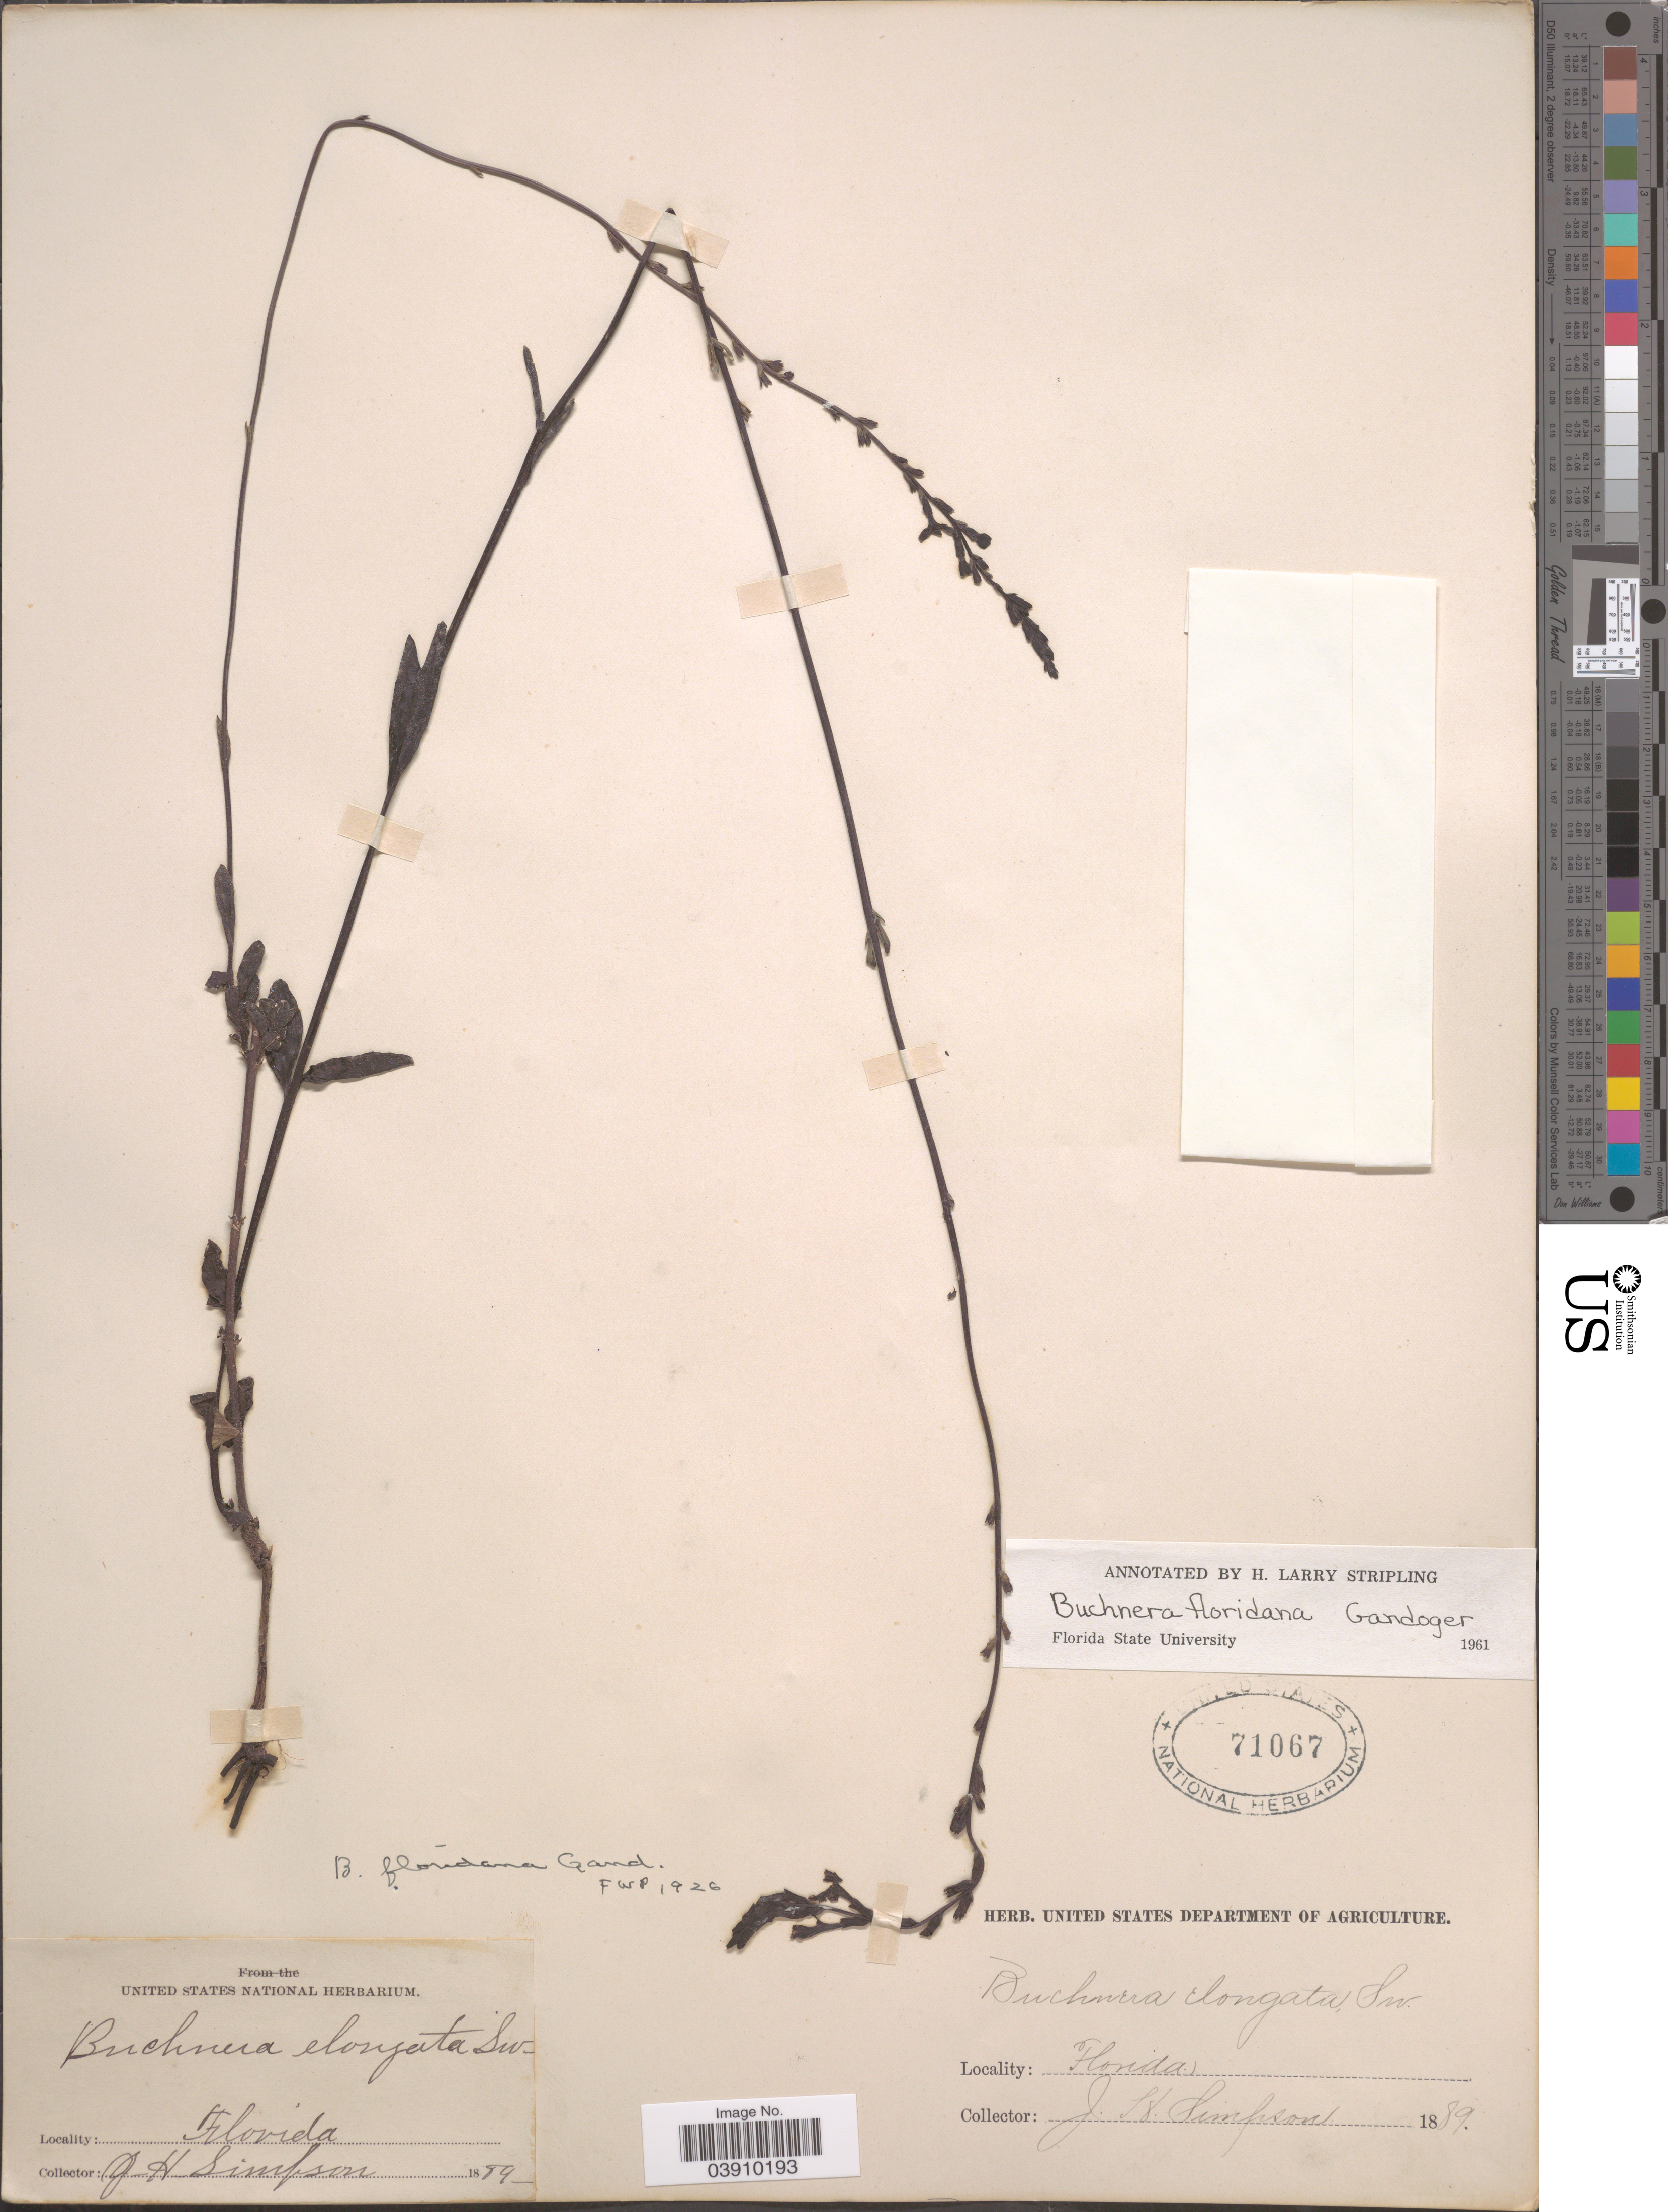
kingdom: Plantae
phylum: Tracheophyta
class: Magnoliopsida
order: Lamiales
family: Orobanchaceae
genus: Buchnera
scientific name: Buchnera floridana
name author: Gand.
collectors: J. H. Simpson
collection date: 1889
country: United States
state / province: Florida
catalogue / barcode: US 71067